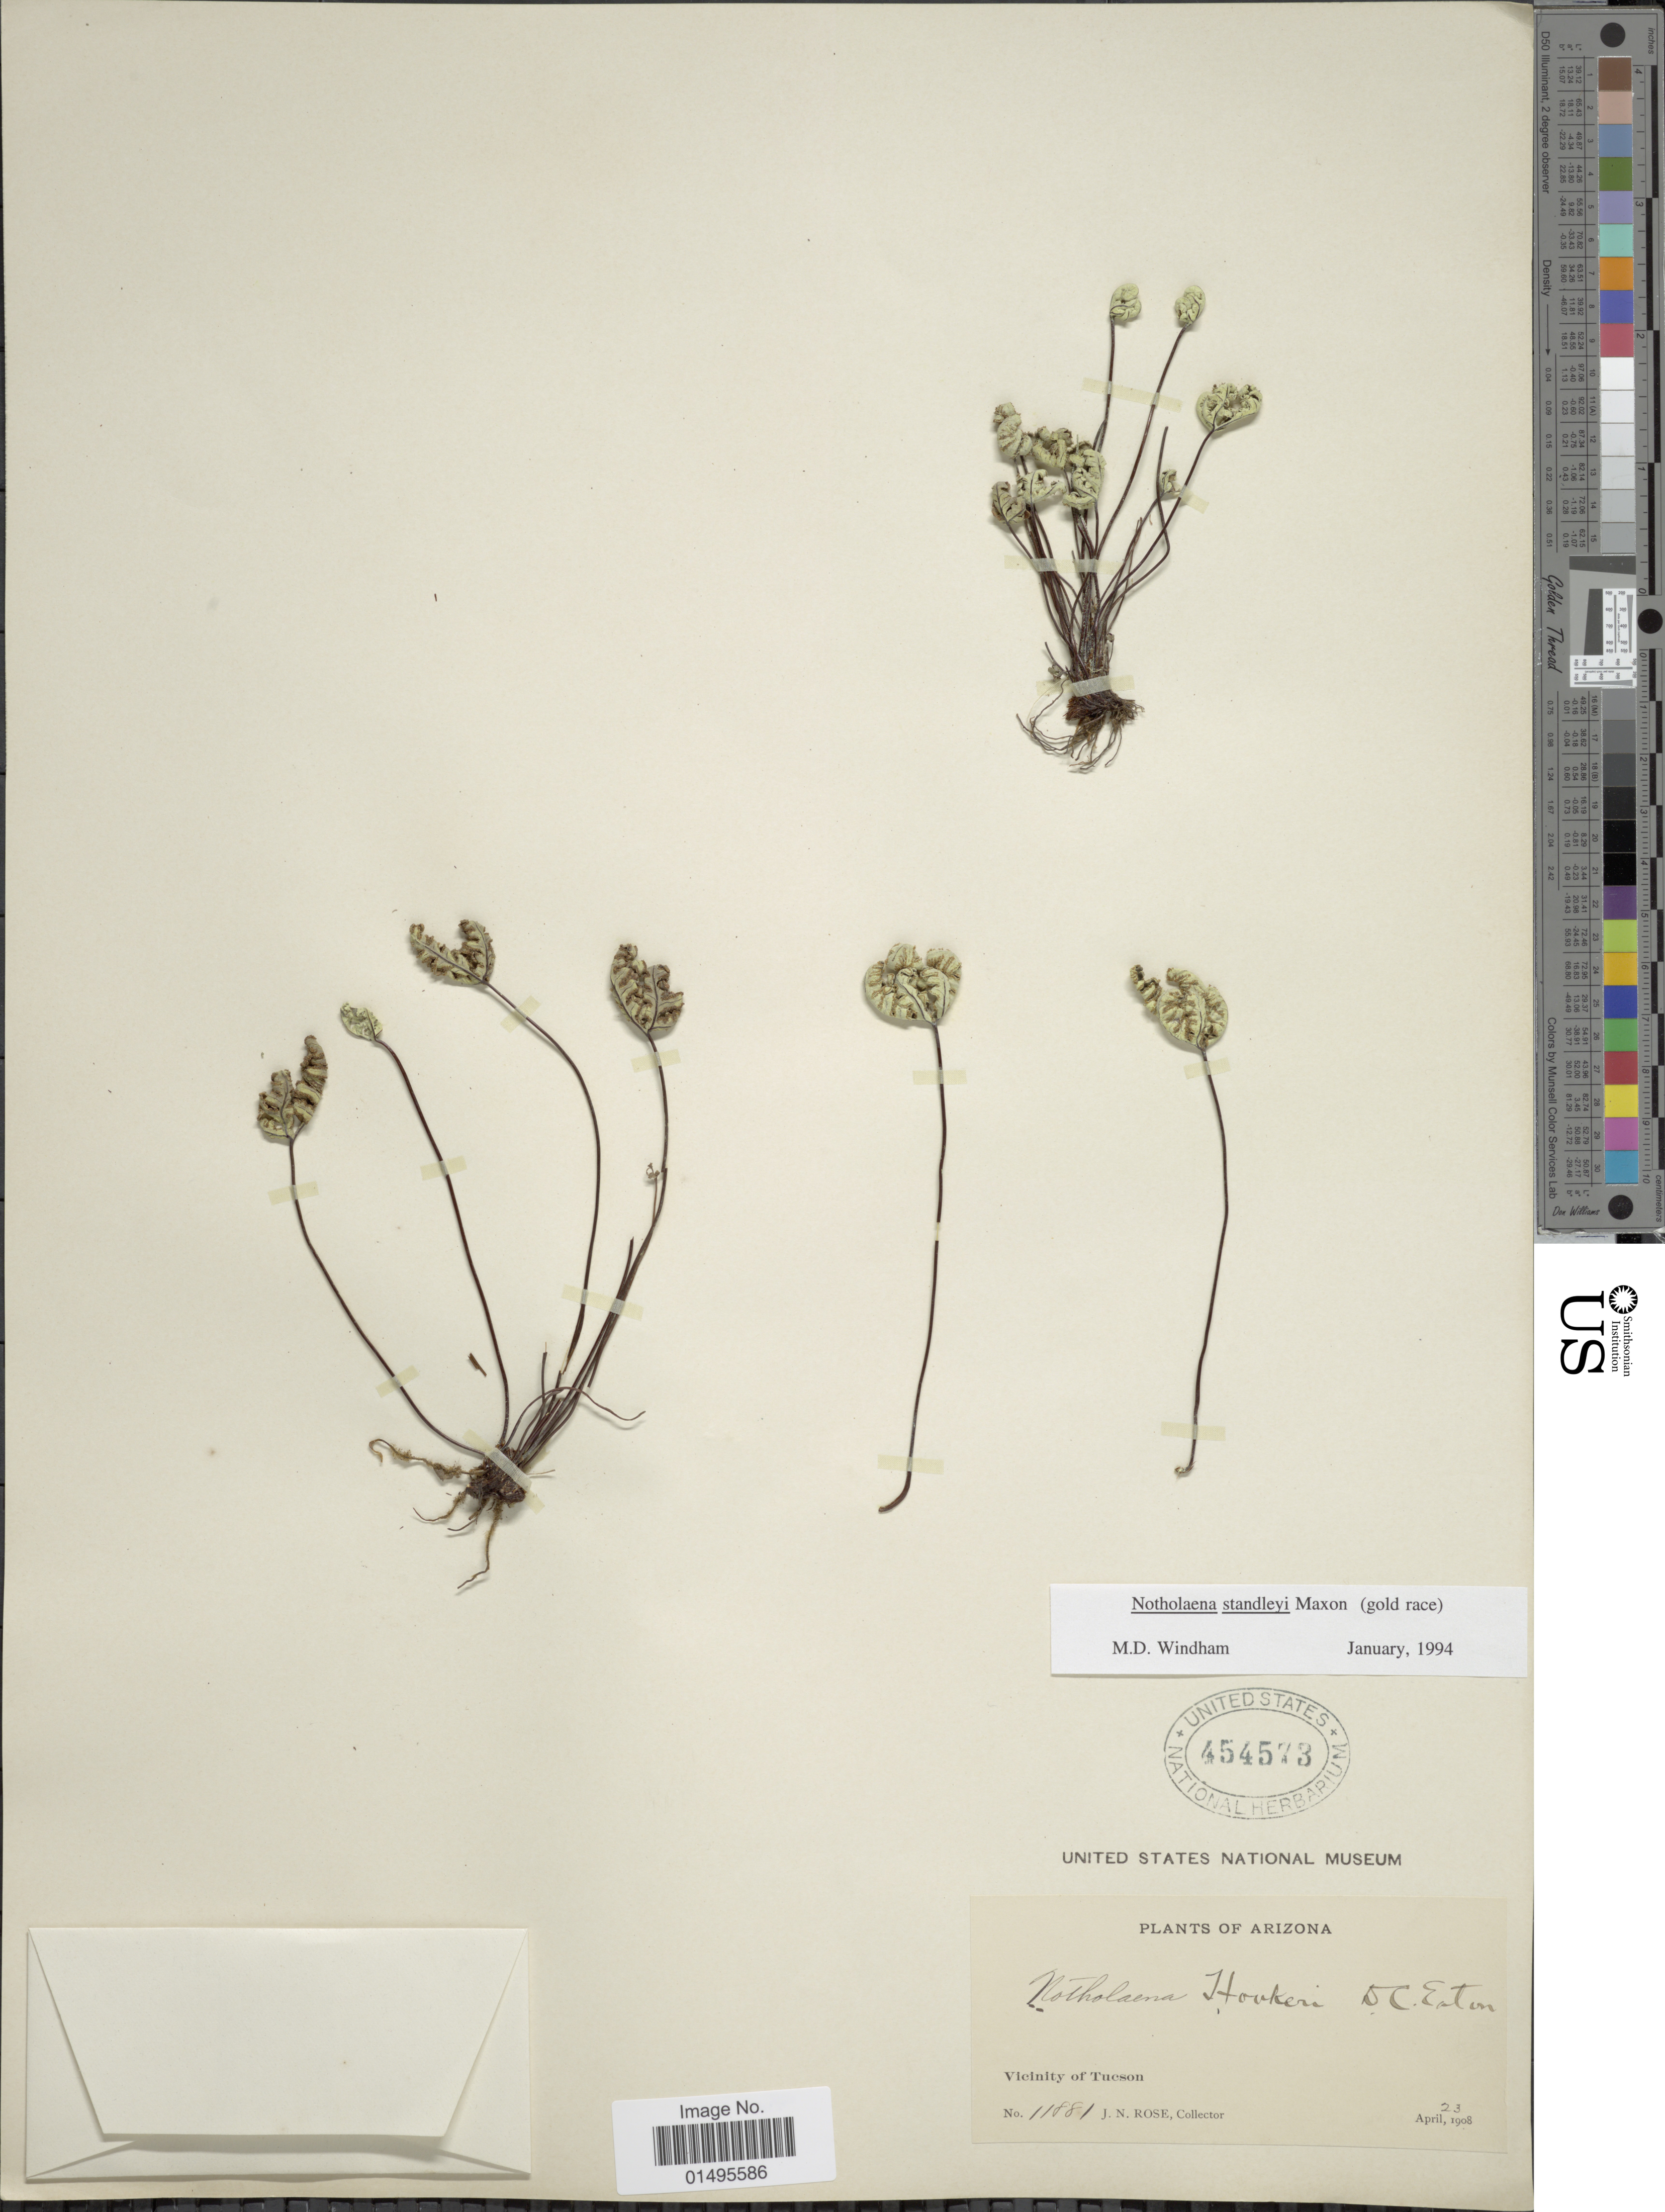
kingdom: Plantae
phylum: Tracheophyta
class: Polypodiopsida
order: Polypodiales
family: Pteridaceae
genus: Notholaena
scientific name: Notholaena standleyi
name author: Maxon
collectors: J. N. Rose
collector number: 11881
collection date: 1908-04-23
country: United States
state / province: Arizona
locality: Vicinity of Tucson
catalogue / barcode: US 454573